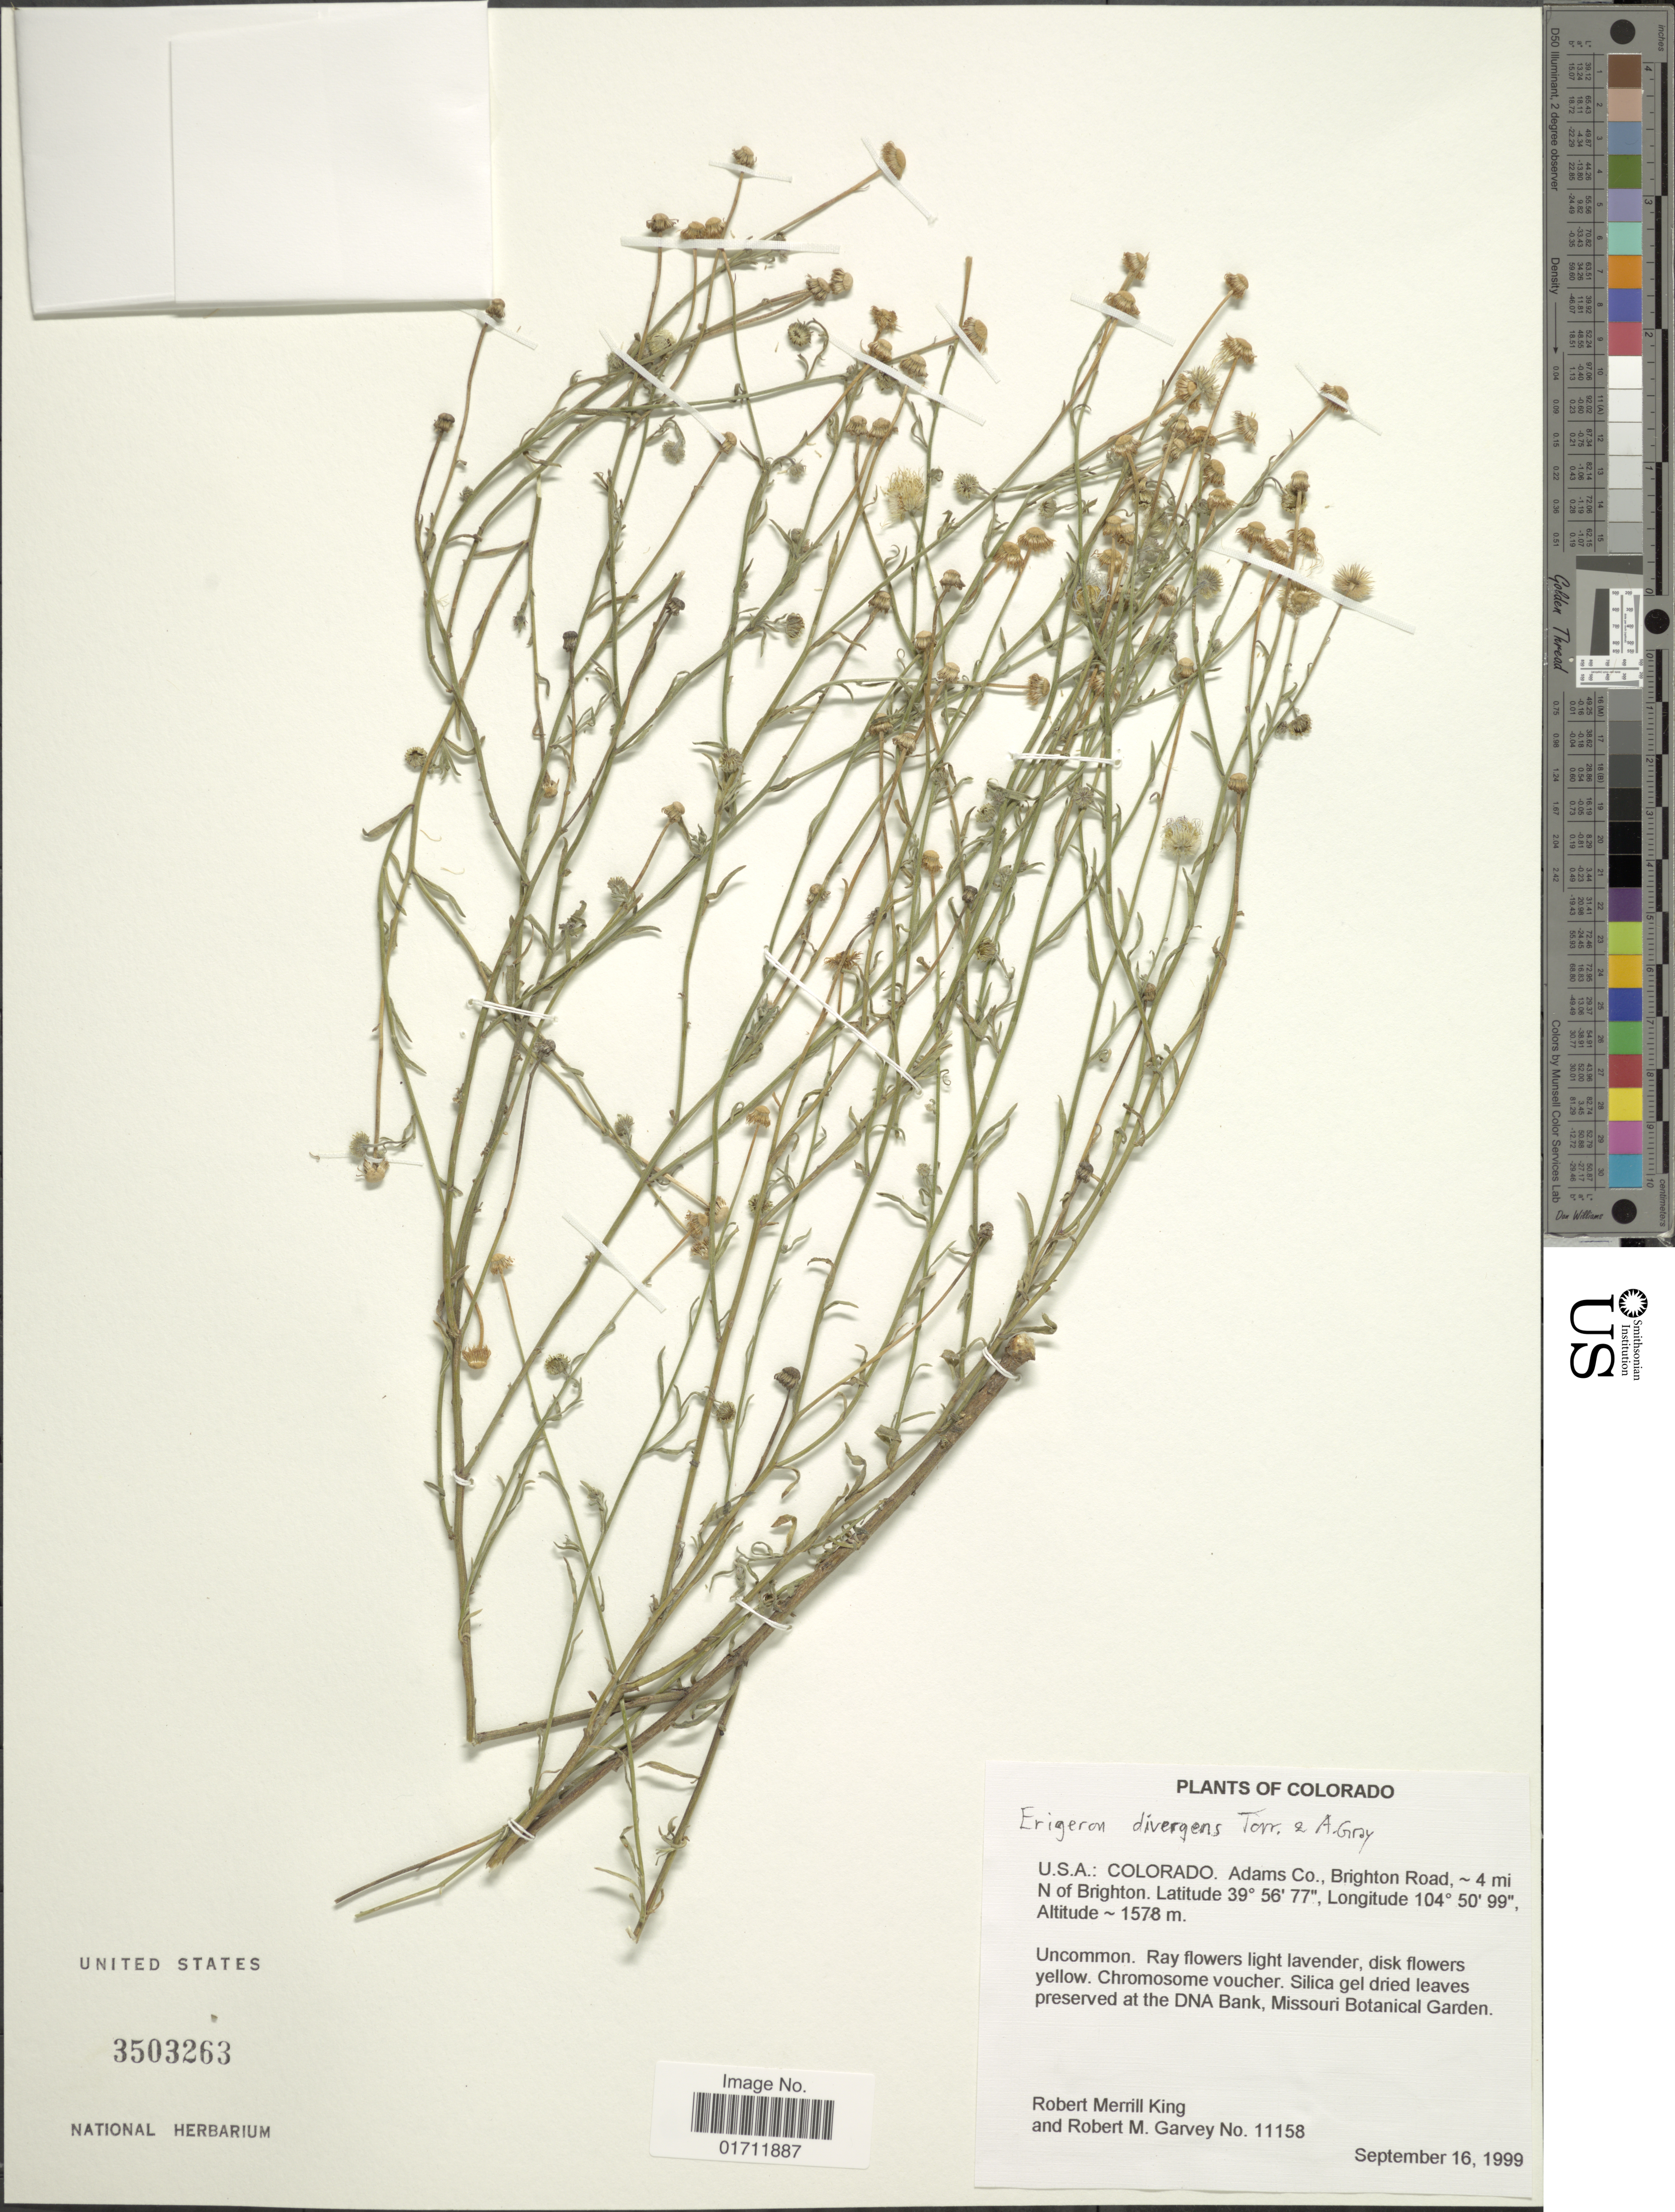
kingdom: Plantae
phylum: Tracheophyta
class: Magnoliopsida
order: Asterales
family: Asteraceae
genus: Erigeron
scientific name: Erigeron divergens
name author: Torr. & A. Gray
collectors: R. M. King & R. Garvey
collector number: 11158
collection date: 1999-09-16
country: United States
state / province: Colorado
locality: Colorado. Adams Co., Brighton Road 4 mi N of Brighton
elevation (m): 1578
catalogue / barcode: US 3503263